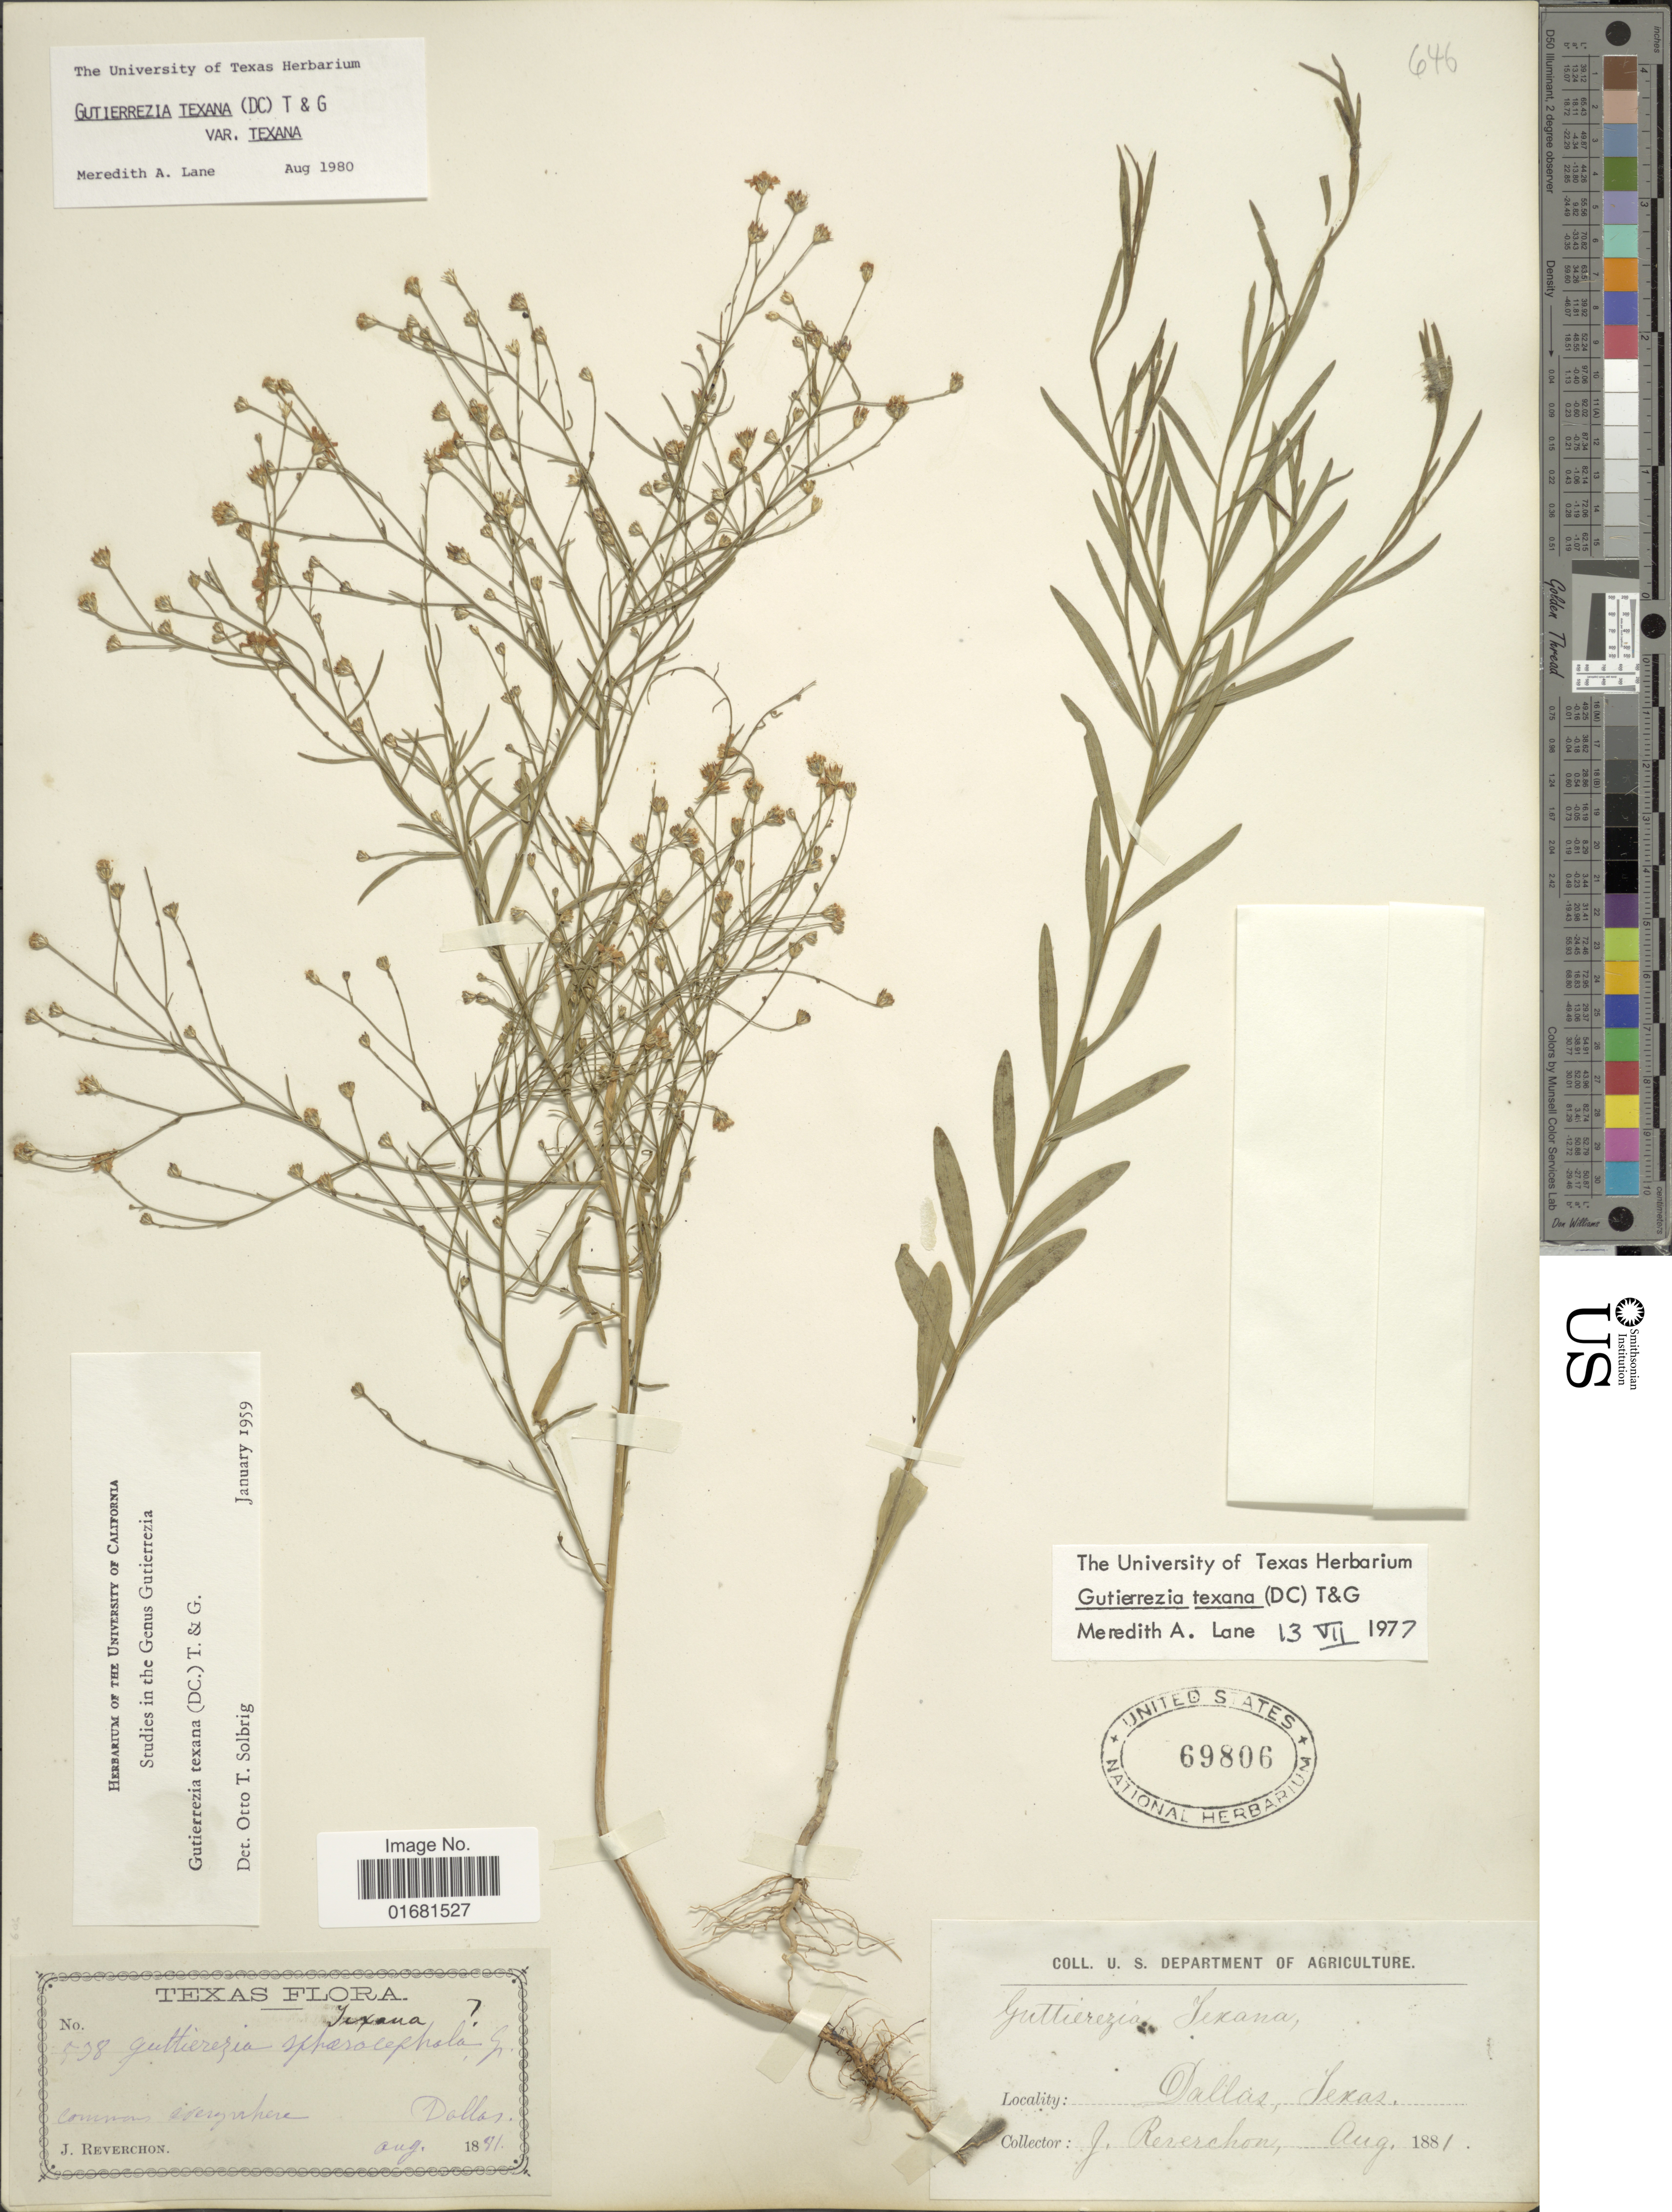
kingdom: Plantae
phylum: Tracheophyta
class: Magnoliopsida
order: Asterales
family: Asteraceae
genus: Gutierrezia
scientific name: Gutierrezia texana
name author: (DC.) Torr. & A. Gray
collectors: J. Reverchon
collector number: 538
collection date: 1881-08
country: United States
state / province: Texas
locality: Dallas. Texas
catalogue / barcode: US 69806